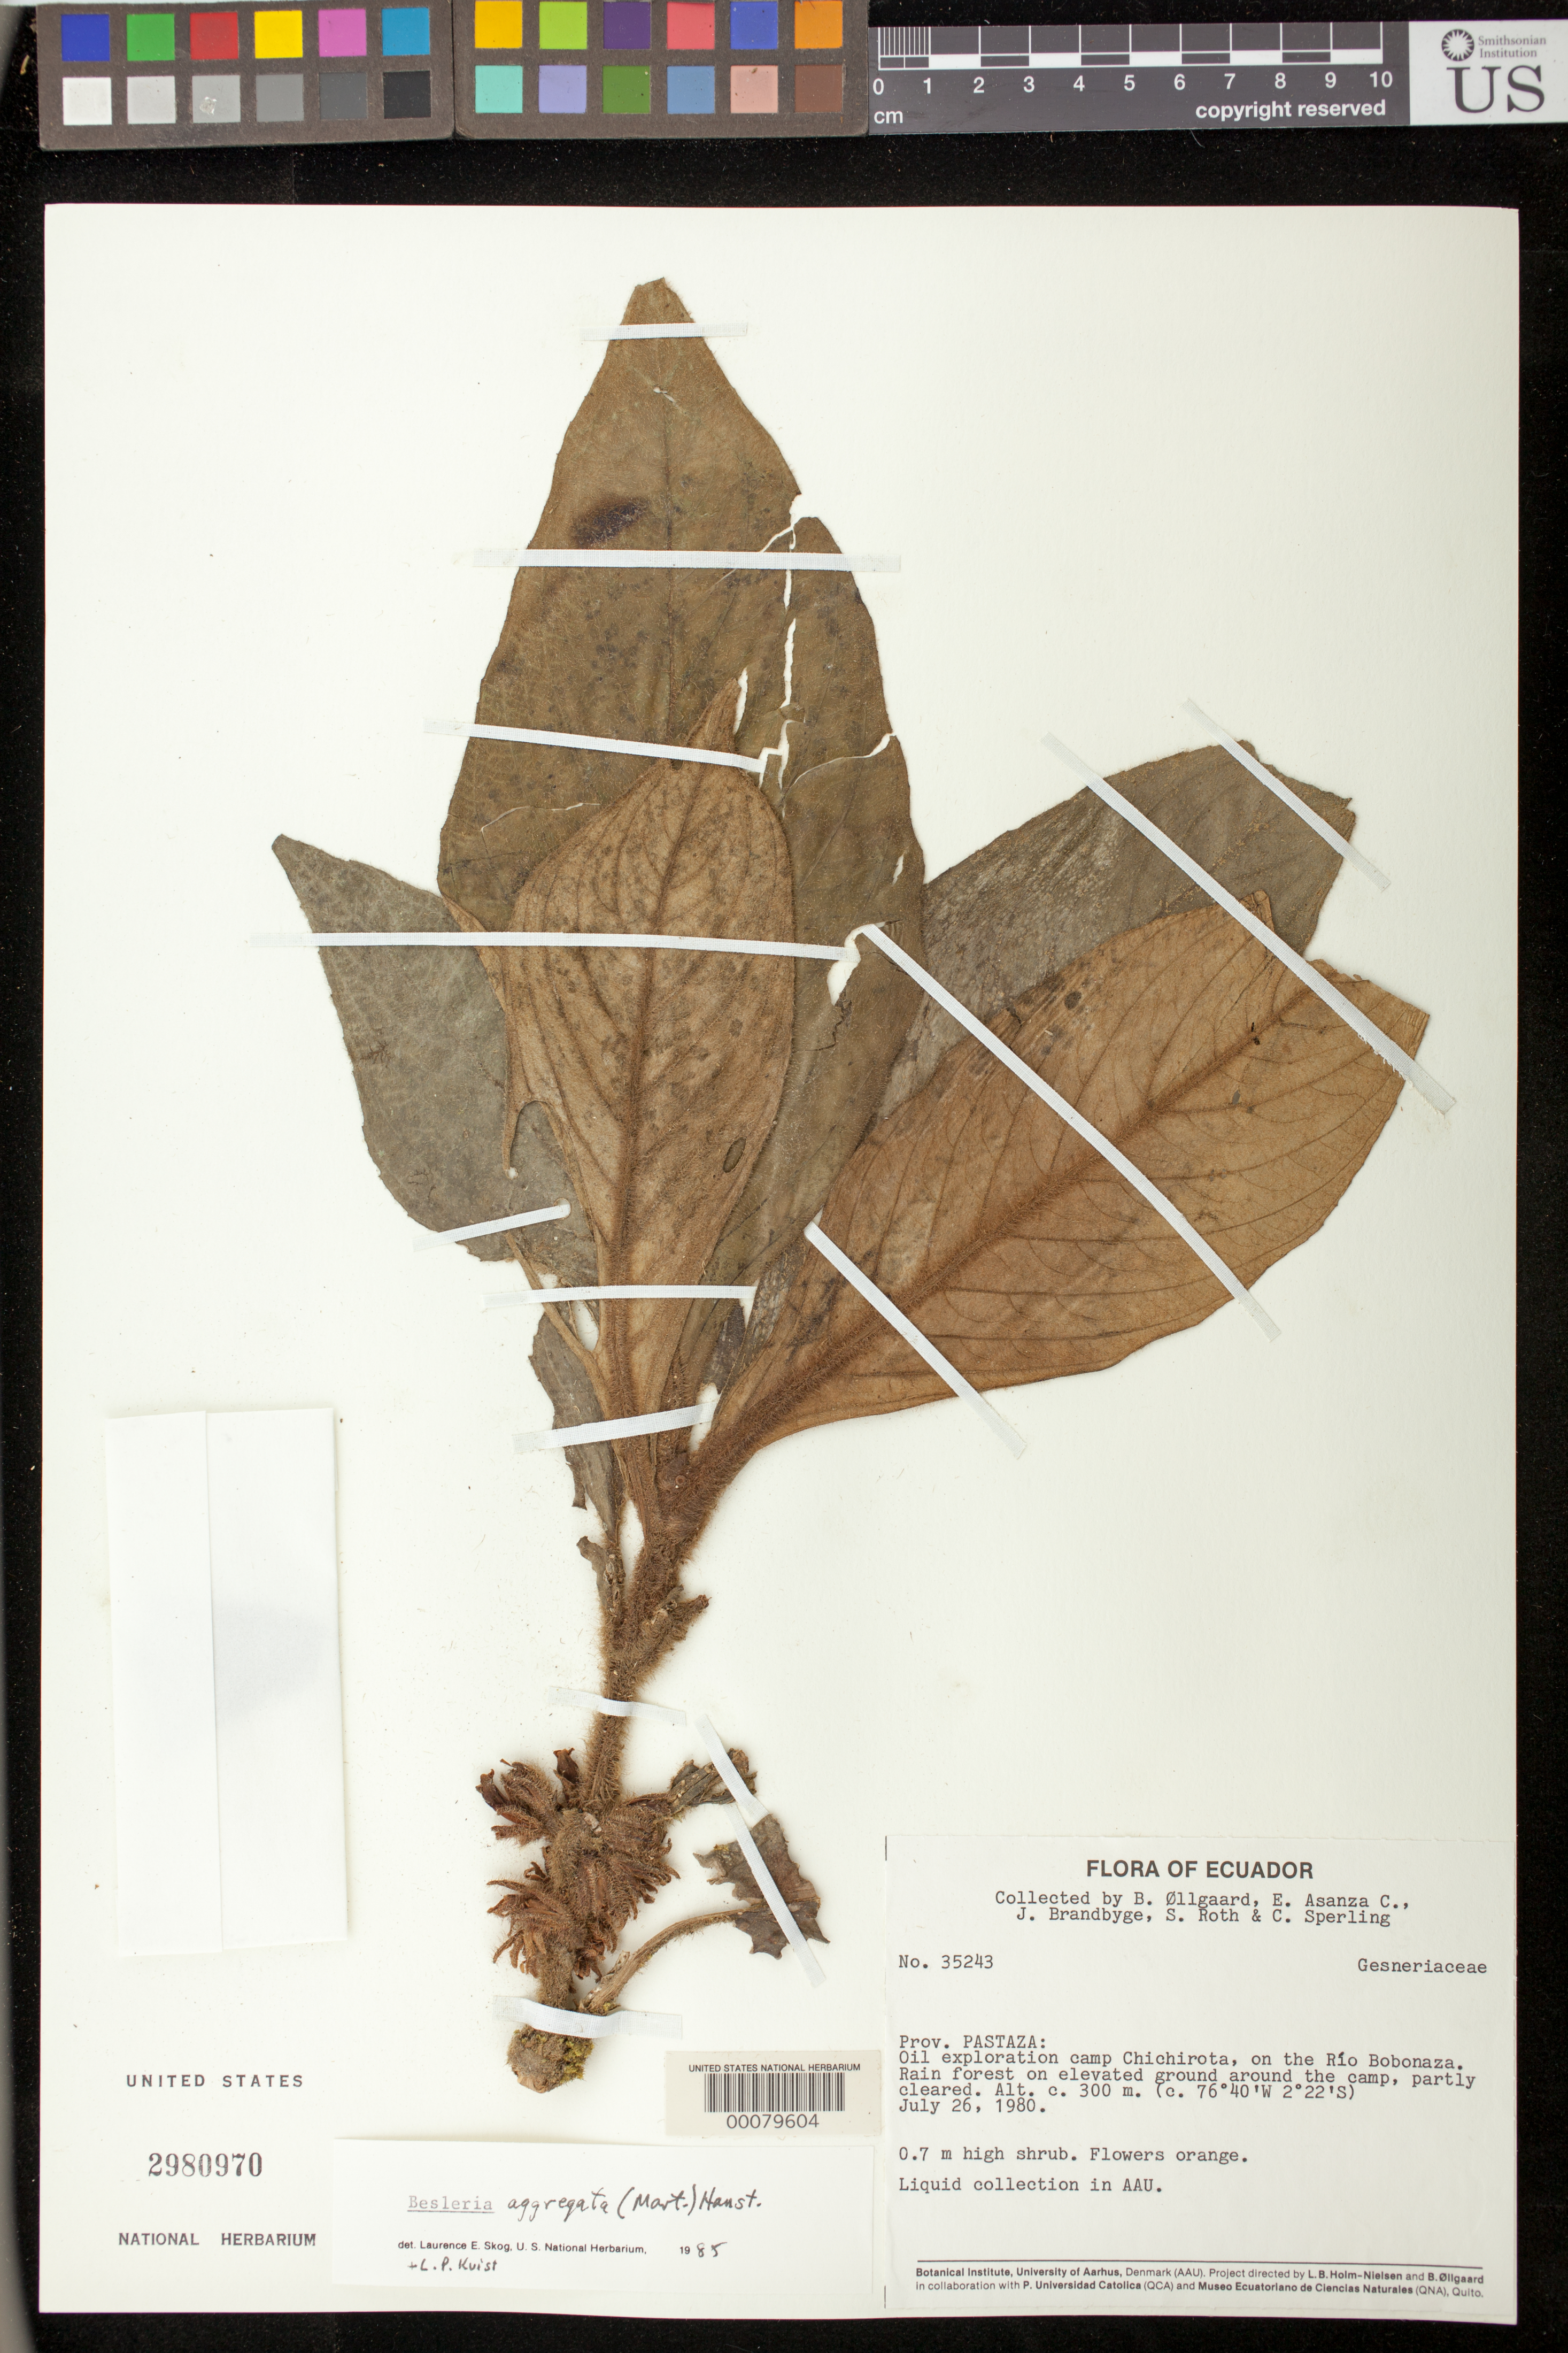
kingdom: Plantae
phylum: Tracheophyta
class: Magnoliopsida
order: Lamiales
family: Gesneriaceae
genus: Besleria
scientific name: Besleria aggregata var. aggregata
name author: (Mart.) Hanst.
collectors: B. Øllgaard & et al.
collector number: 35243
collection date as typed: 26 Jul 1980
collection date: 1980-07-26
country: Ecuador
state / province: Pastaza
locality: Oil exploration camp Chichirota, on the Rio Bobonaza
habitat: Rain forest on elevated ground around the camp, partly cleared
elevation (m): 300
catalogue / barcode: US 2980970